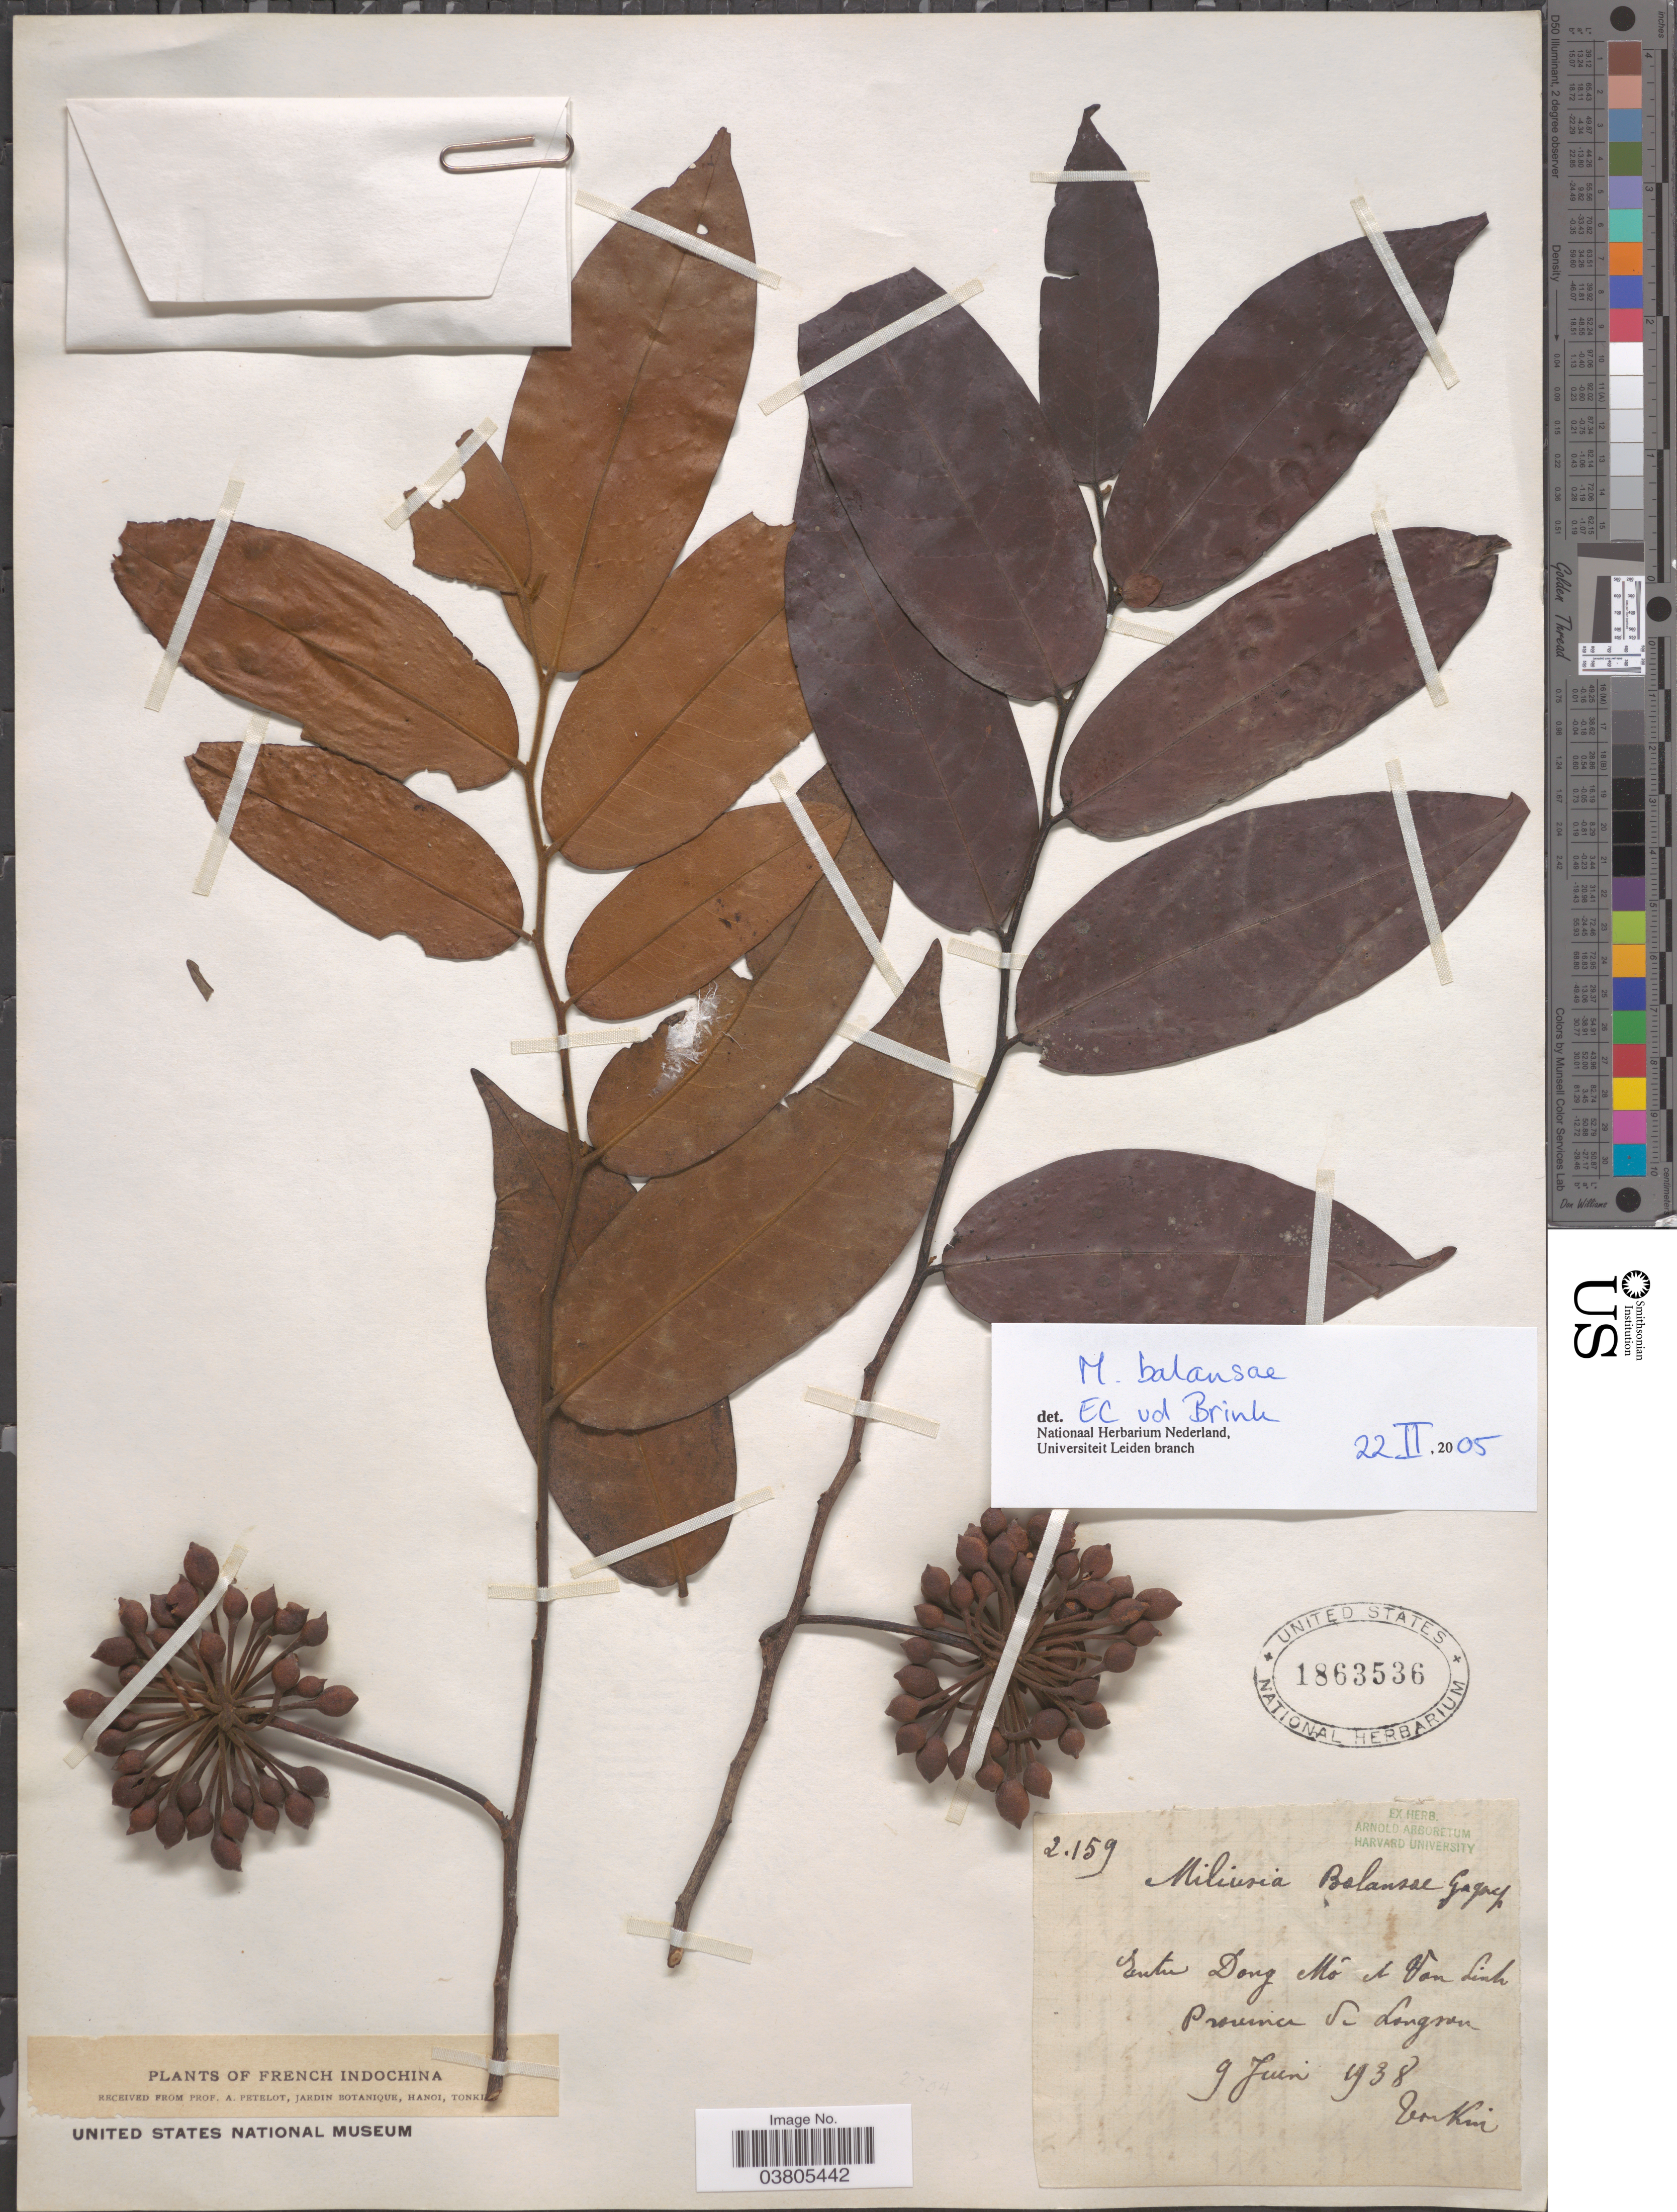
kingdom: Plantae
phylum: Tracheophyta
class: Magnoliopsida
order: Magnoliales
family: Annonaceae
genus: Miliusa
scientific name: Miliusa balansae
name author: Finet & Gagnep.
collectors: P. A. Pételot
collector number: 2159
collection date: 1938-06-09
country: Vietnam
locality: Entre Dong Mó t Van Linh. Province de Langson. French Indochina.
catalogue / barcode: US 1863536